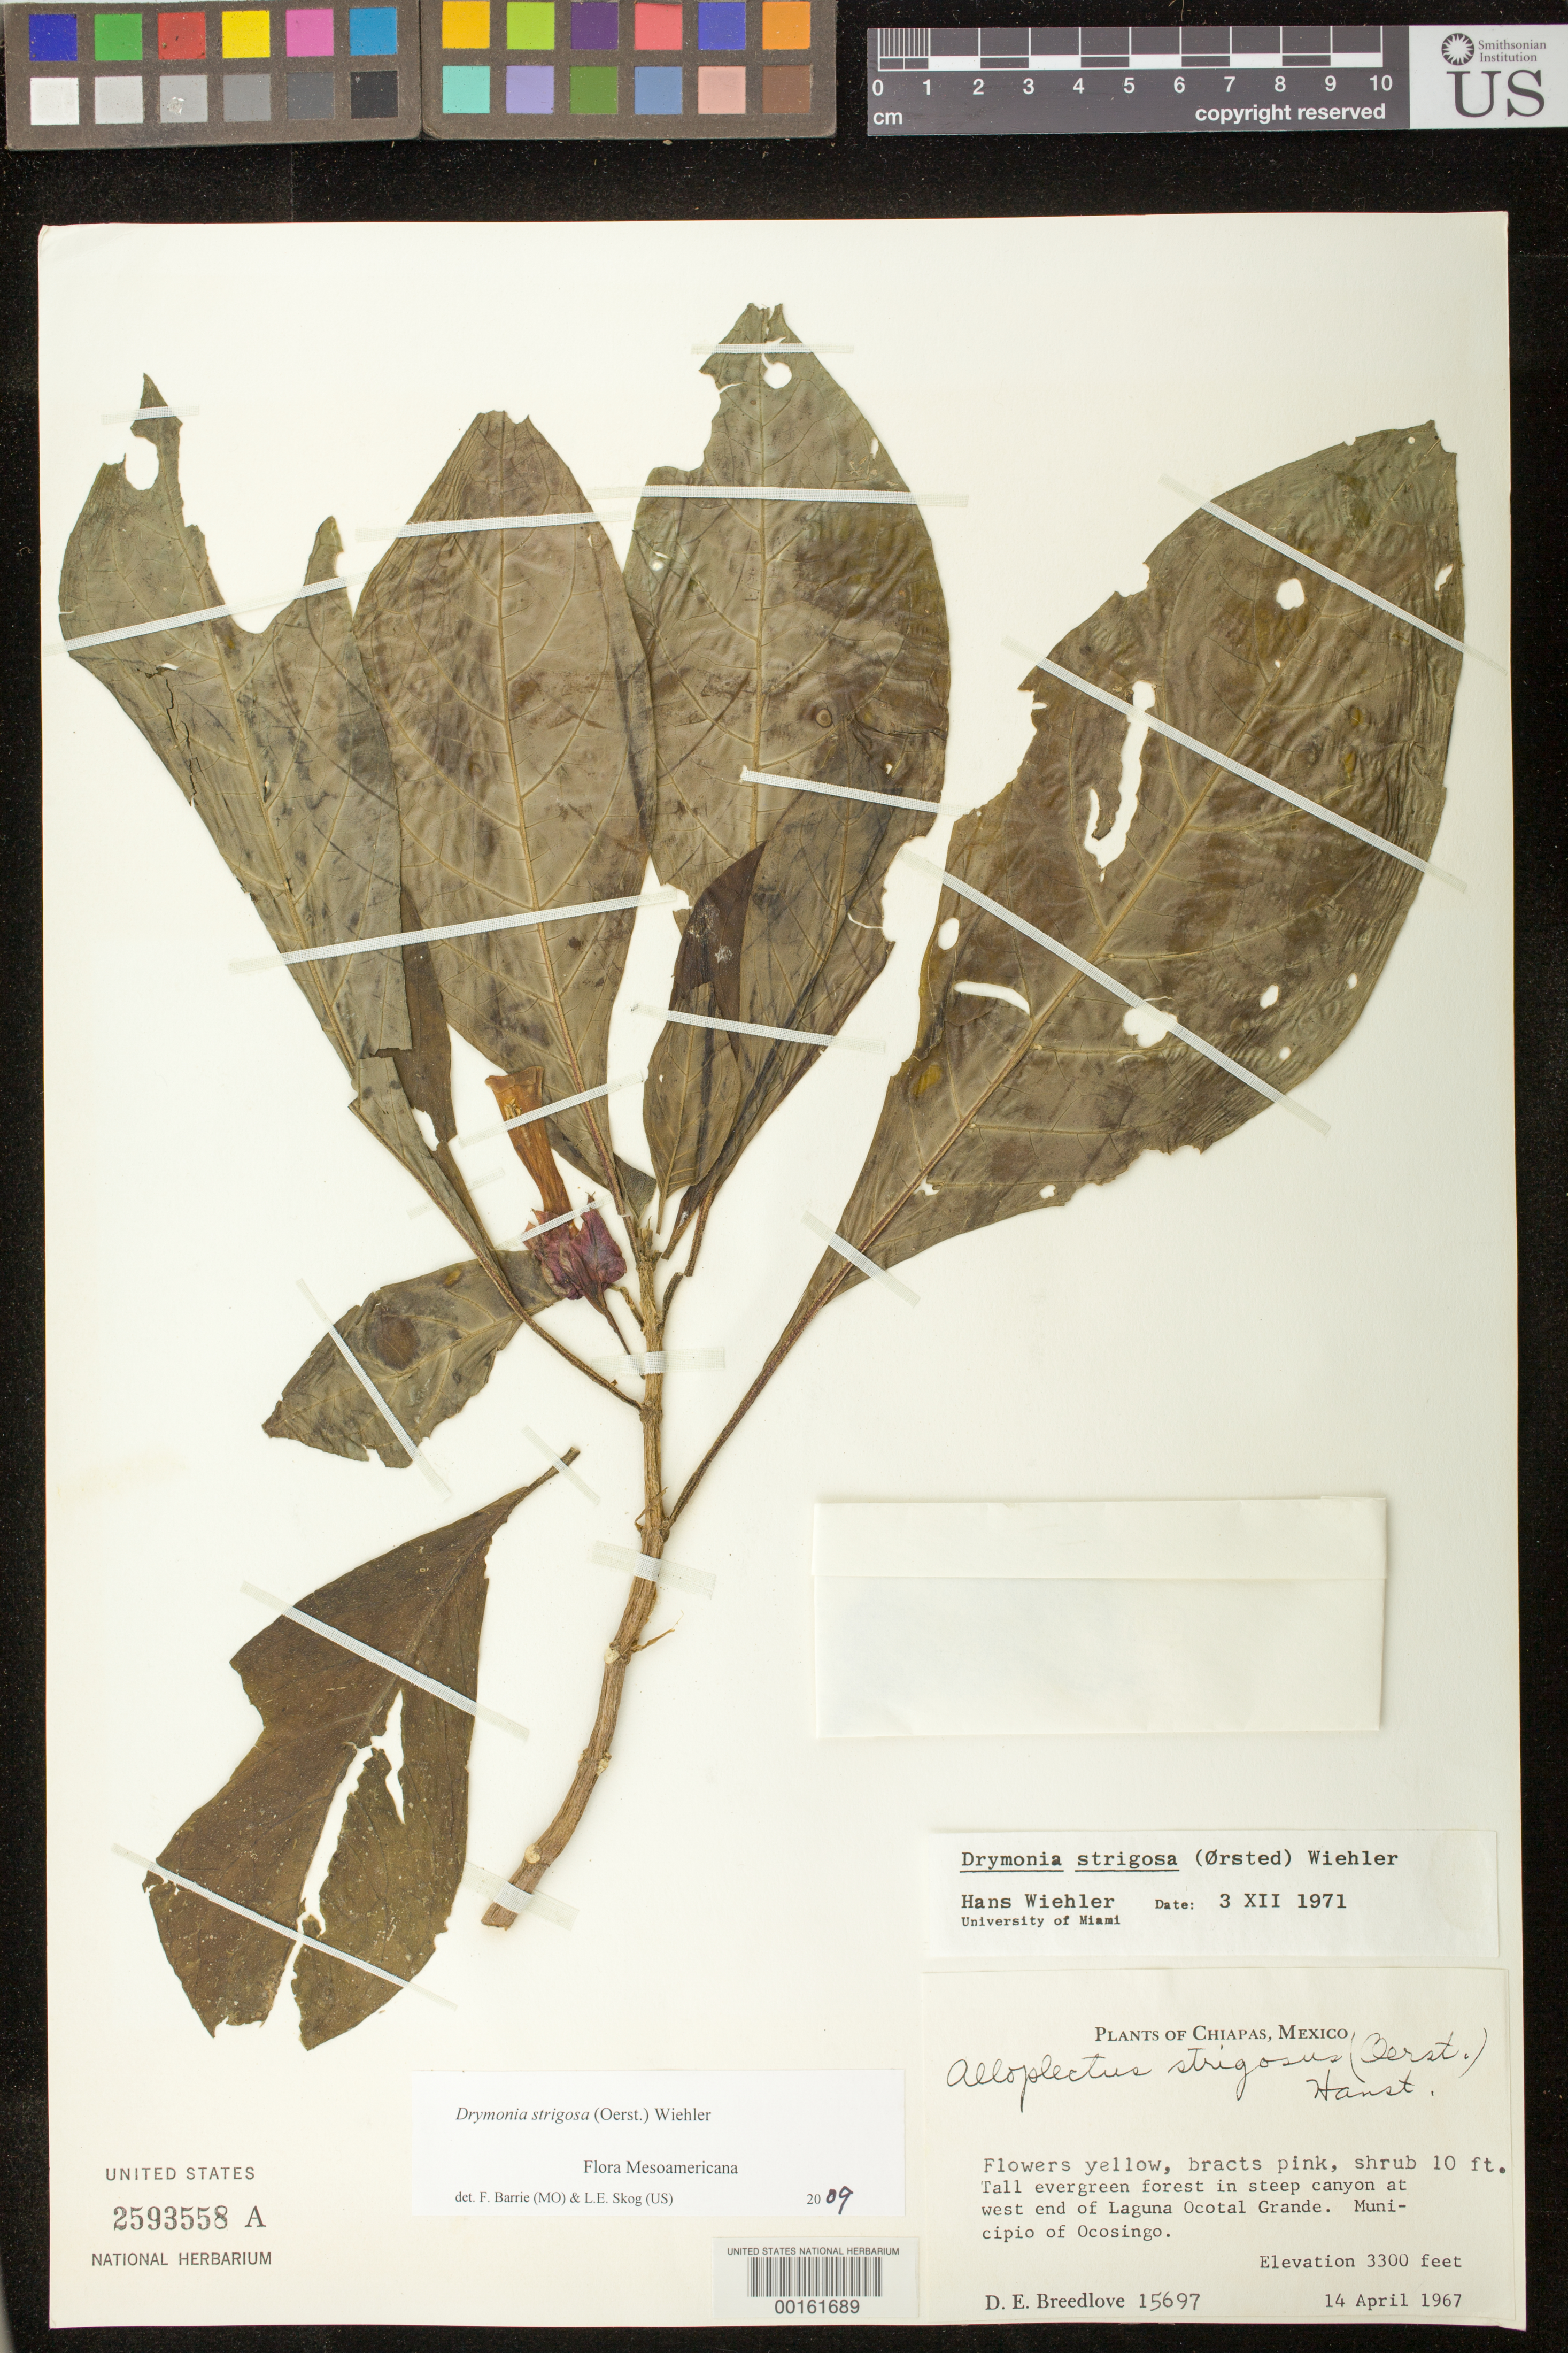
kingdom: Plantae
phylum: Tracheophyta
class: Magnoliopsida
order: Lamiales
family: Gesneriaceae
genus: Drymonia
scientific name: Drymonia strigosa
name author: (Oerst.) Wiehler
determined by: Skog, Laurence E.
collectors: D. E. Breedlove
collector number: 15697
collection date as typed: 14 Apr 1967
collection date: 1967-04-14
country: Mexico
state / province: Chiapas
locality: Mpio. of Ocosingo; at west end of Laguna Ocotal Grande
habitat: Tall evergreen forest in steep canyon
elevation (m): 1006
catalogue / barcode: US 2593558A